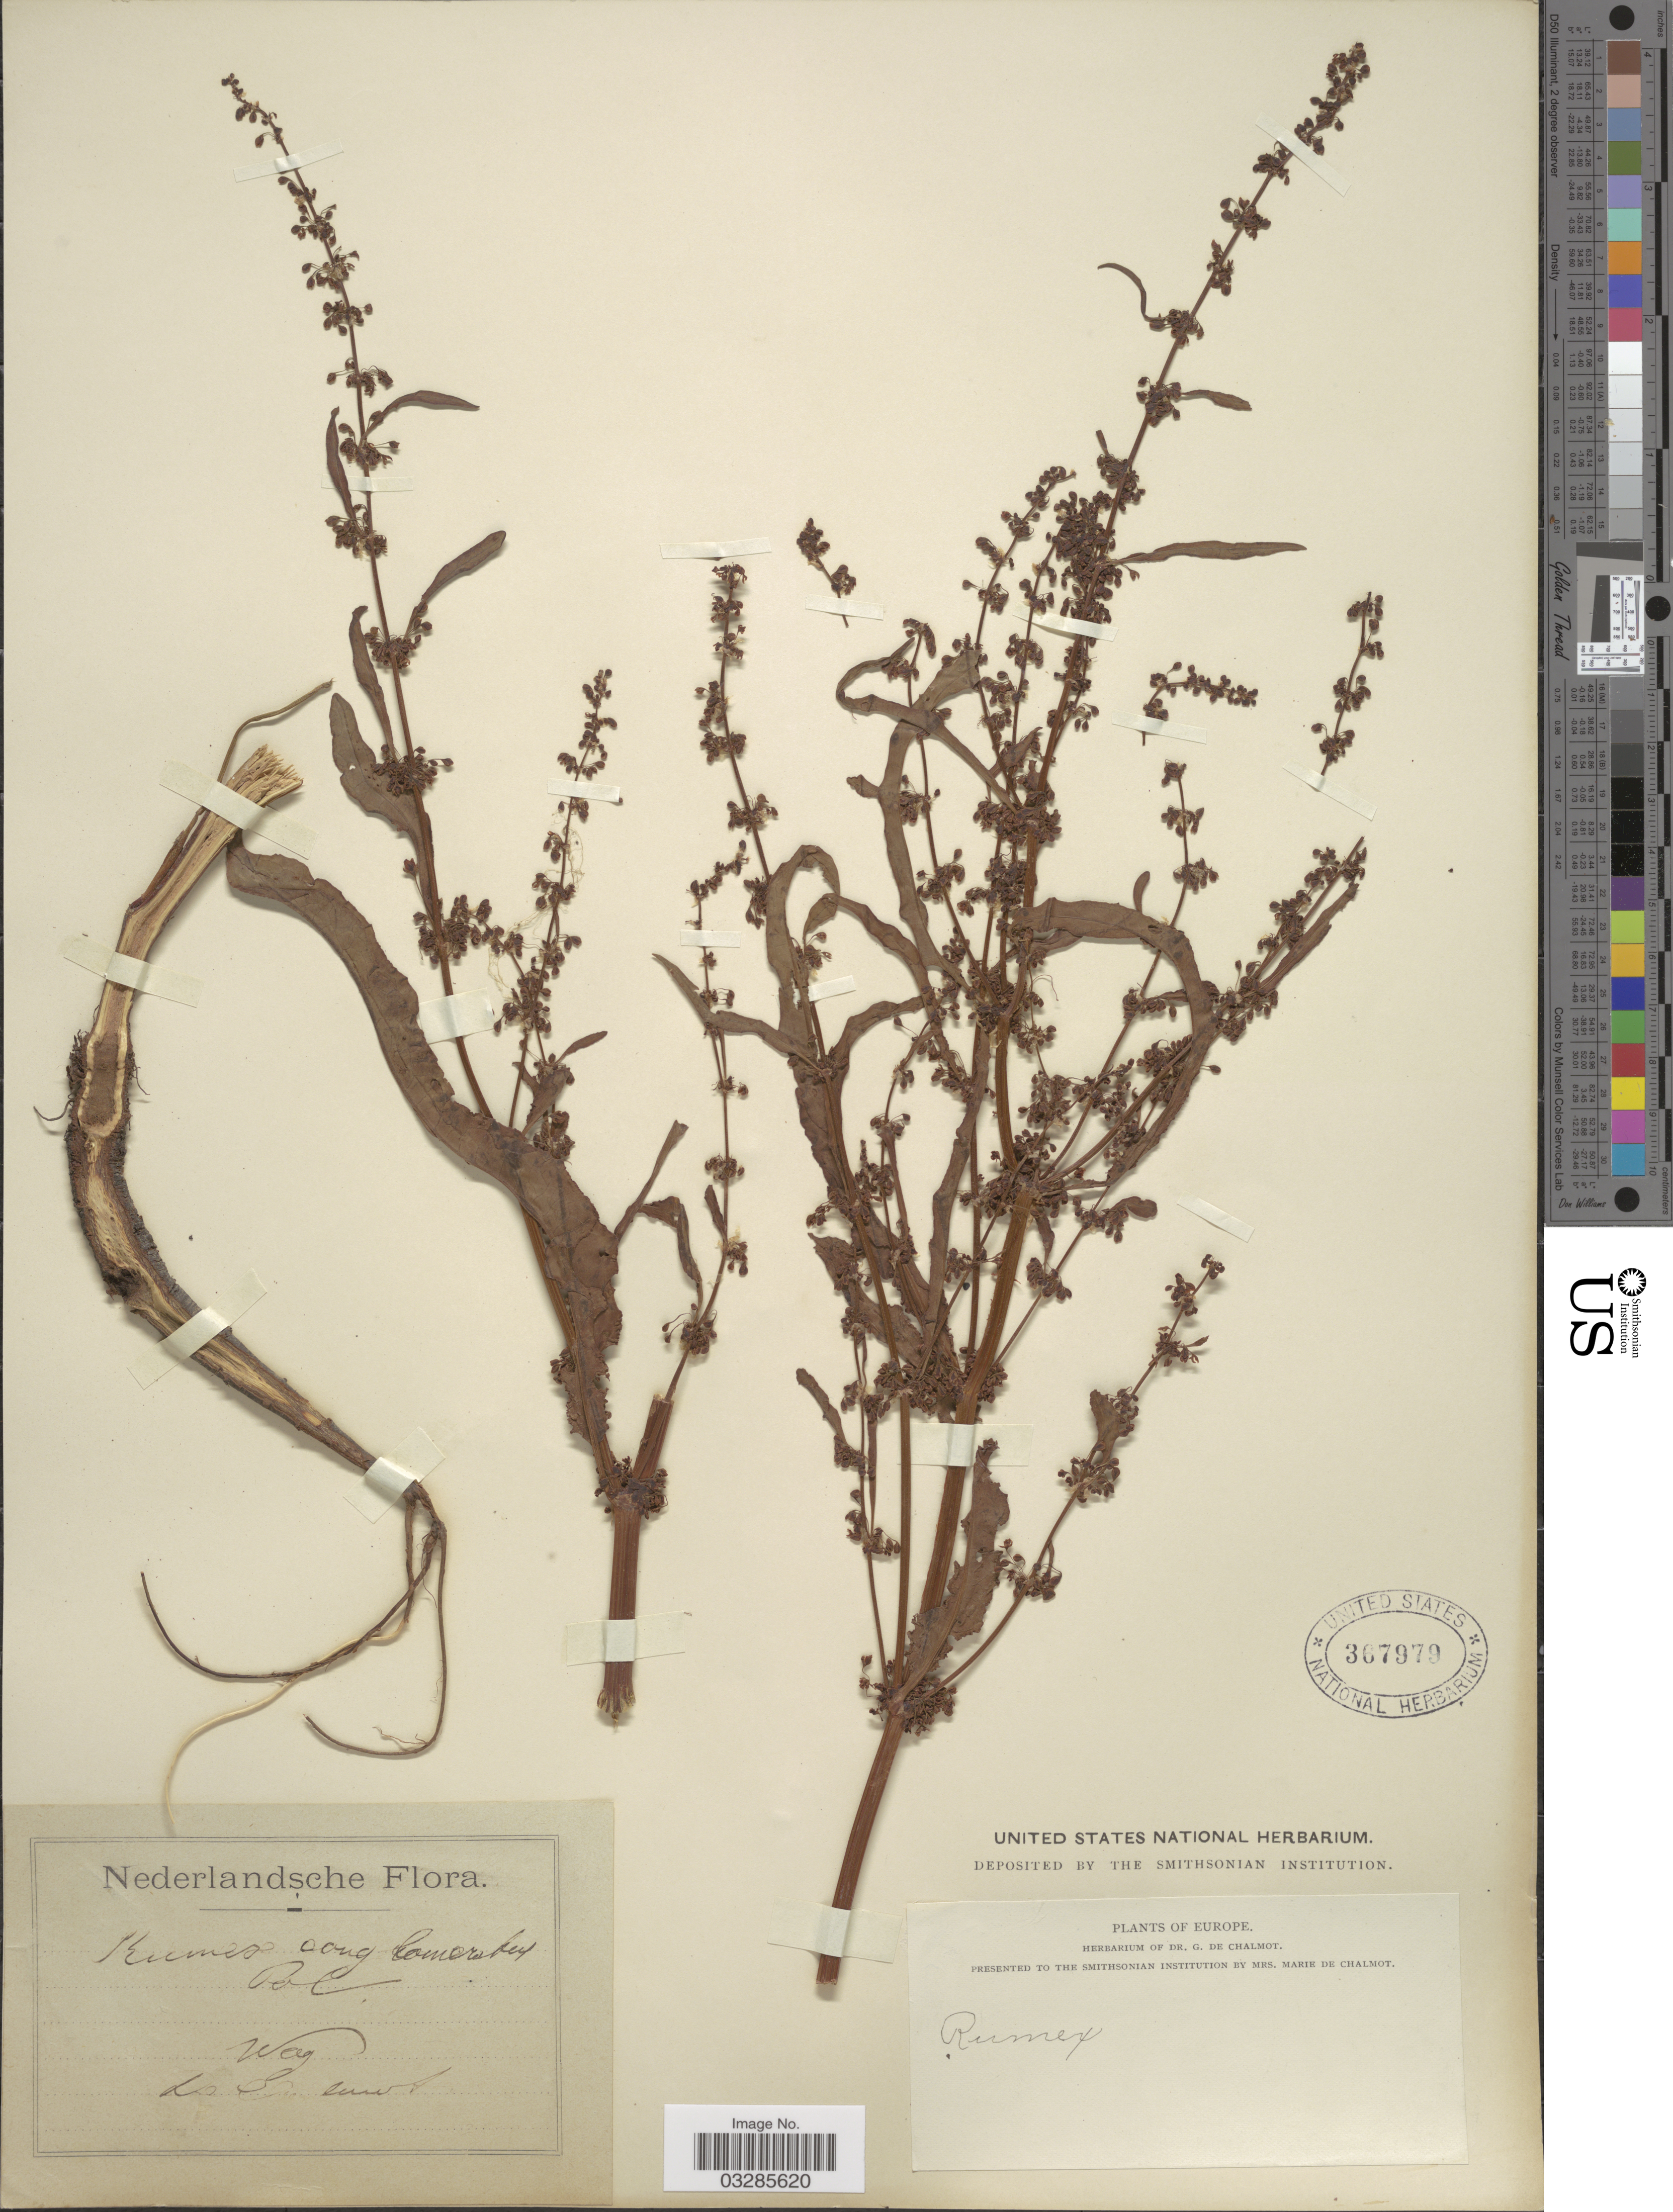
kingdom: Plantae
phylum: Tracheophyta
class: Magnoliopsida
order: Caryophyllales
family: Polygonaceae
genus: Rumex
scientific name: Rumex conglomeratus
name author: Murray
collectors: G. de Chalmot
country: Netherlands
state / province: Gelderland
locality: Wag.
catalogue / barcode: US 367979